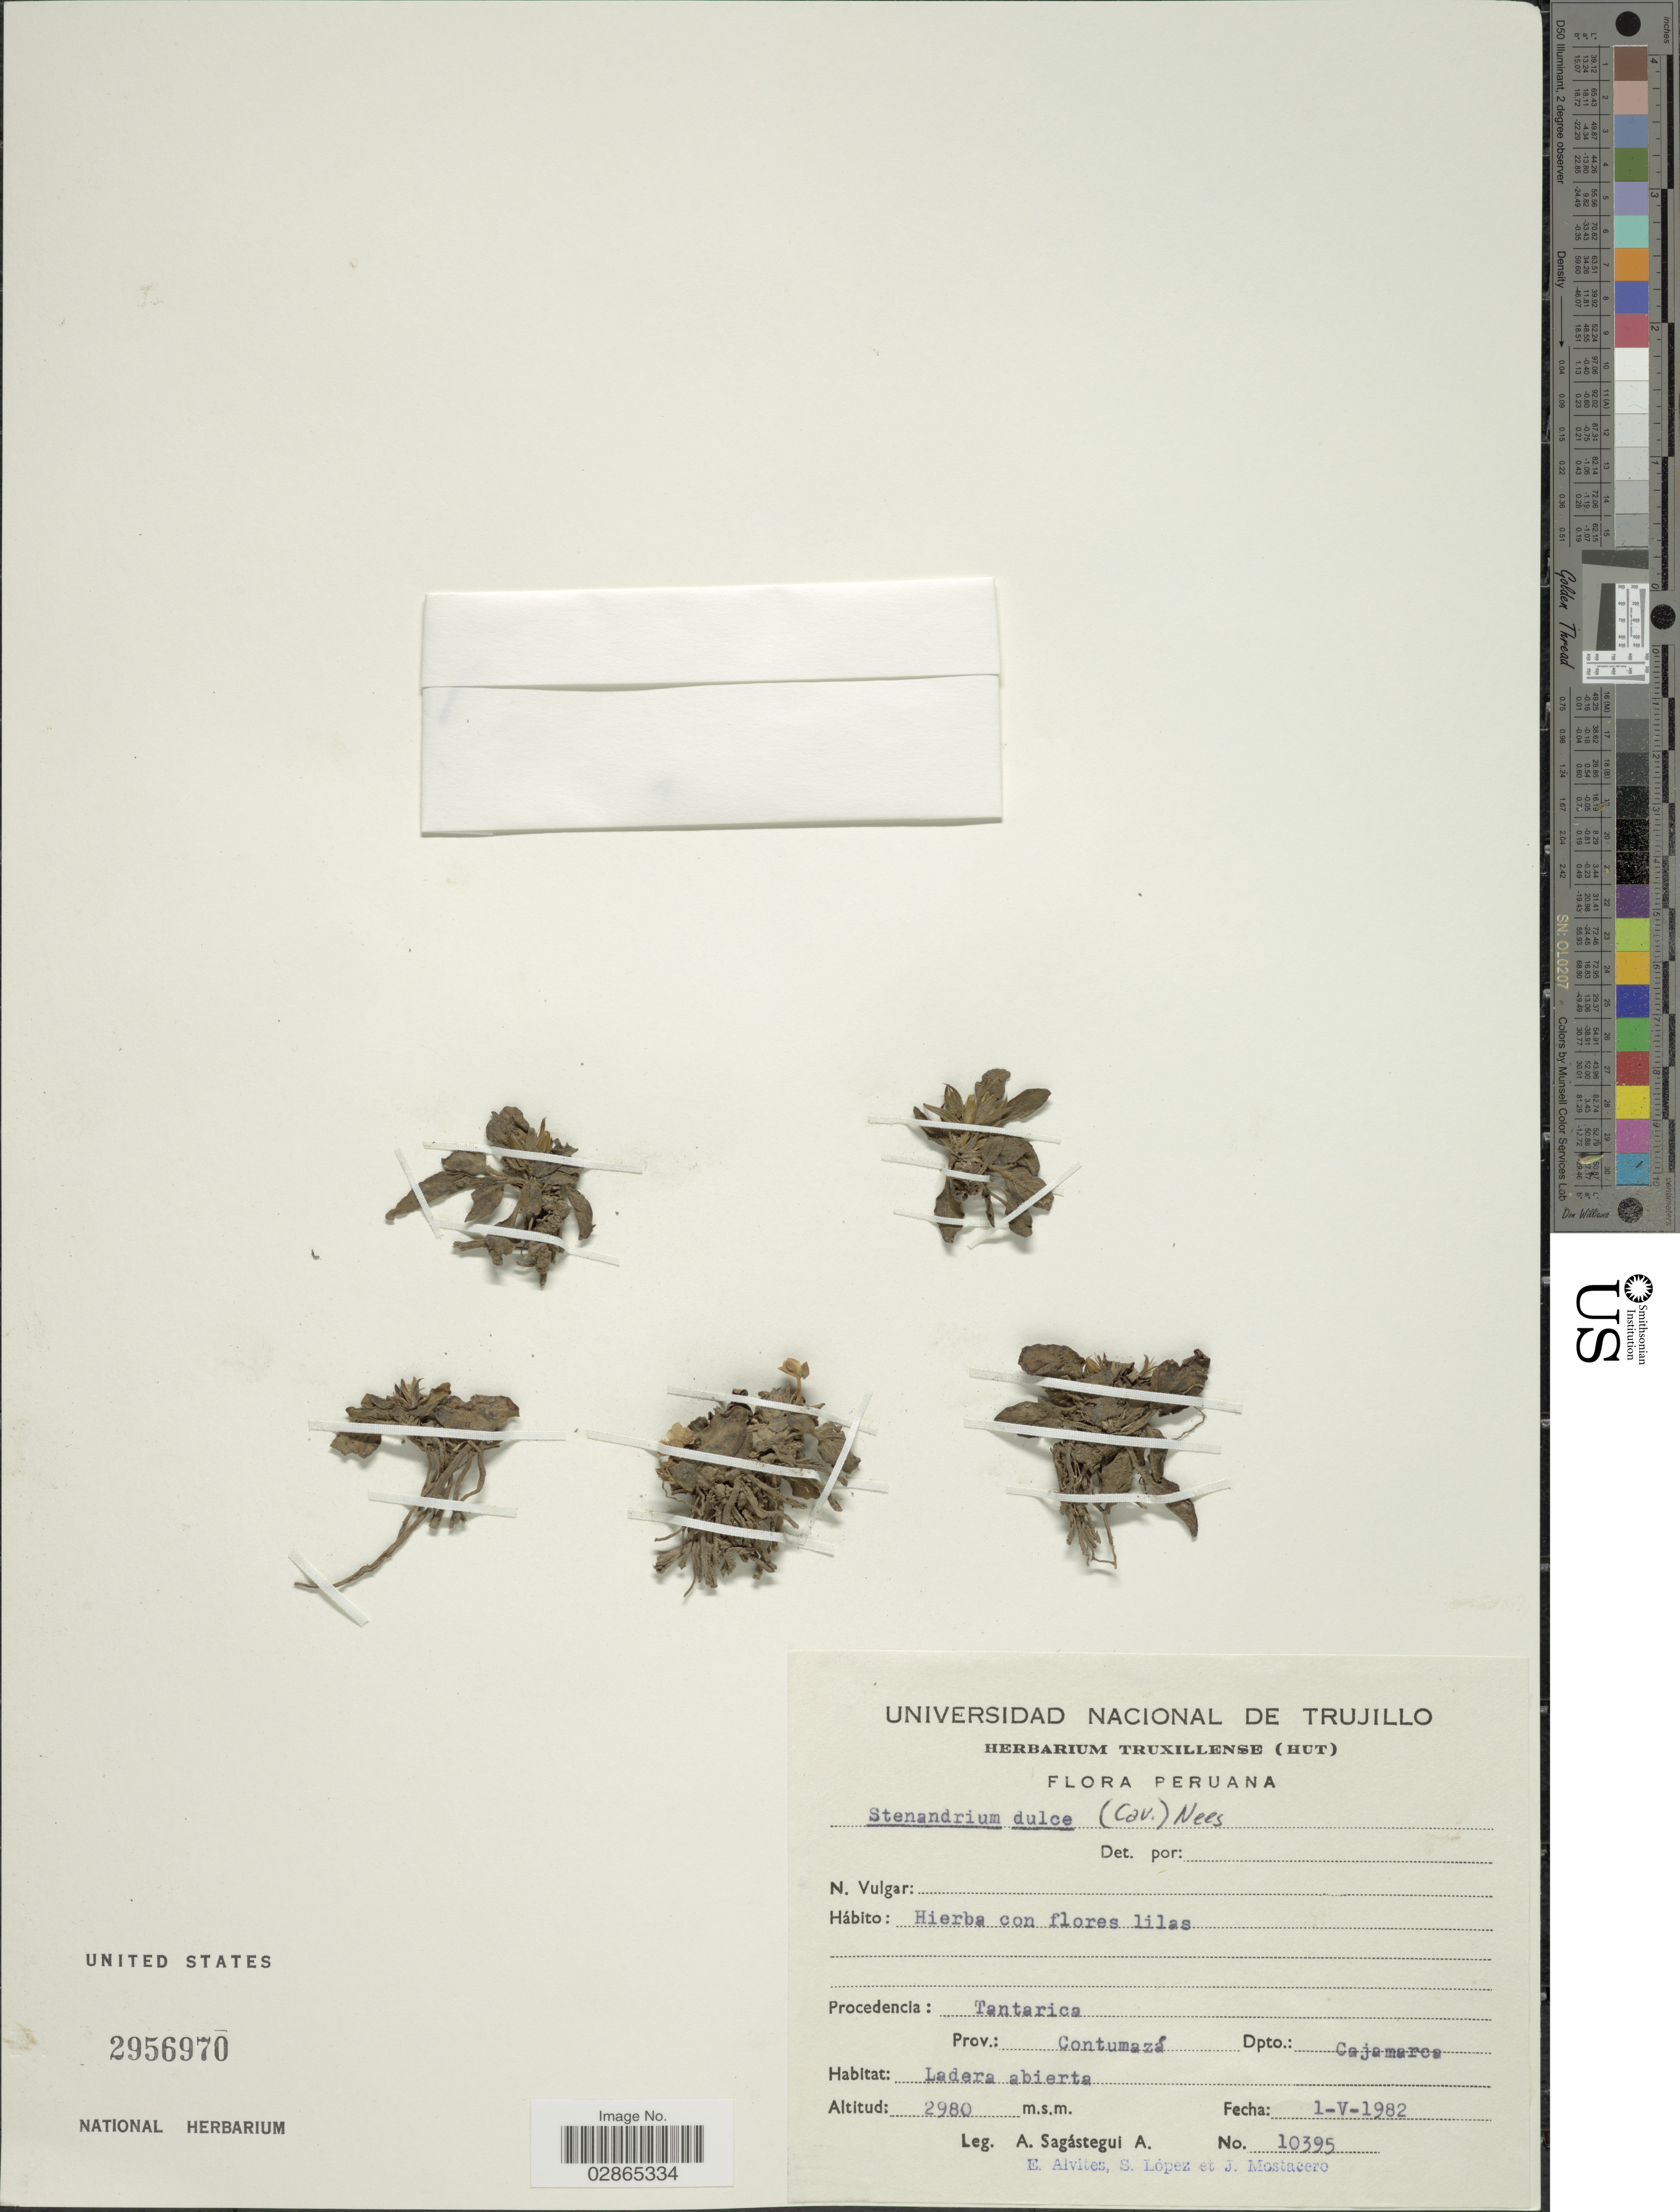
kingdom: Plantae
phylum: Tracheophyta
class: Magnoliopsida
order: Lamiales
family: Acanthaceae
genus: Stenandrium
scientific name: Stenandrium dulce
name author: (Cav.) Nees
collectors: A. Sagástegui A., E. Alvites, S. Lopez & J. Mostacero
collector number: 10395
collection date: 1982-05-01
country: Peru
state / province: Cajamarca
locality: Procedencia: Tantarica, Prov. Contumazá, Dpto. Cajamaros.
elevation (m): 2980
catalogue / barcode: US 2956970